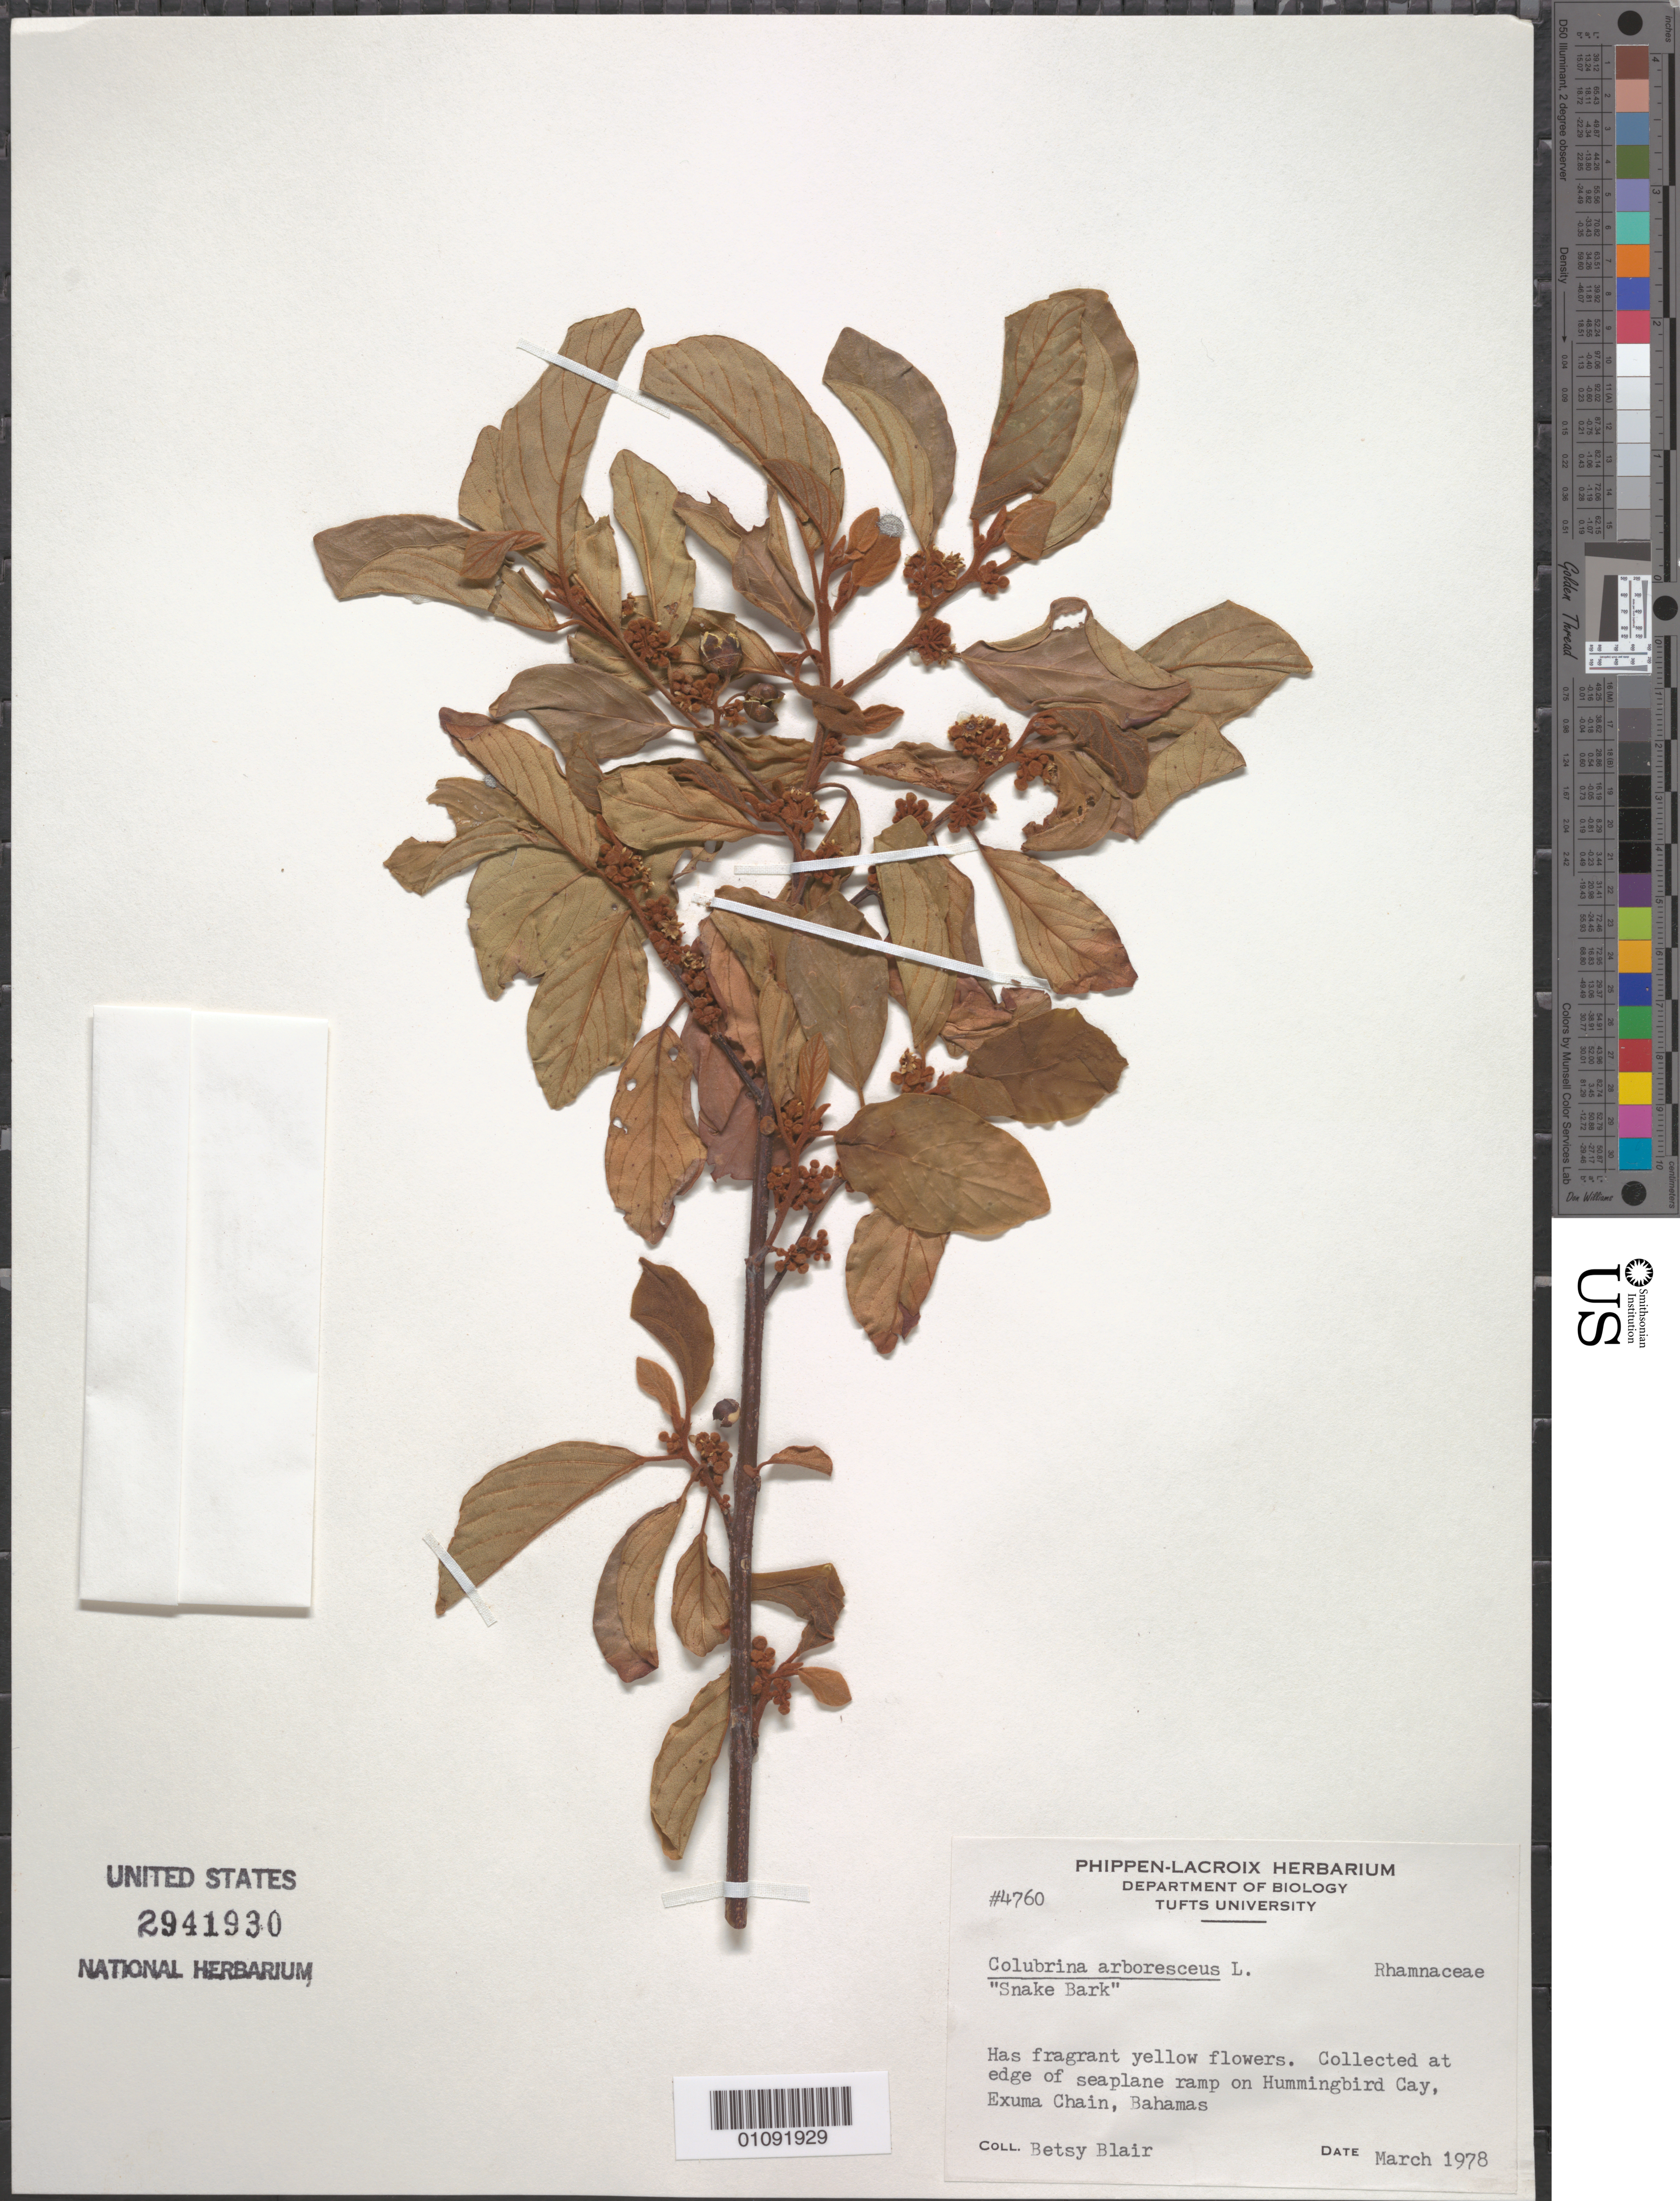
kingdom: Plantae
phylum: Tracheophyta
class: Magnoliopsida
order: Rosales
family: Rhamnaceae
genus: Colubrina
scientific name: Colubrina arborescens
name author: (Mill.) Sarg.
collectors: B. Blair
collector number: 4760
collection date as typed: Mar 1978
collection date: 1978-03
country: Bahamas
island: Hummingbird Cay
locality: Edge of seaplane ramp on Hummingbird Cay, Exuma Chain, Bahamas.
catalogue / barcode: US 2941930